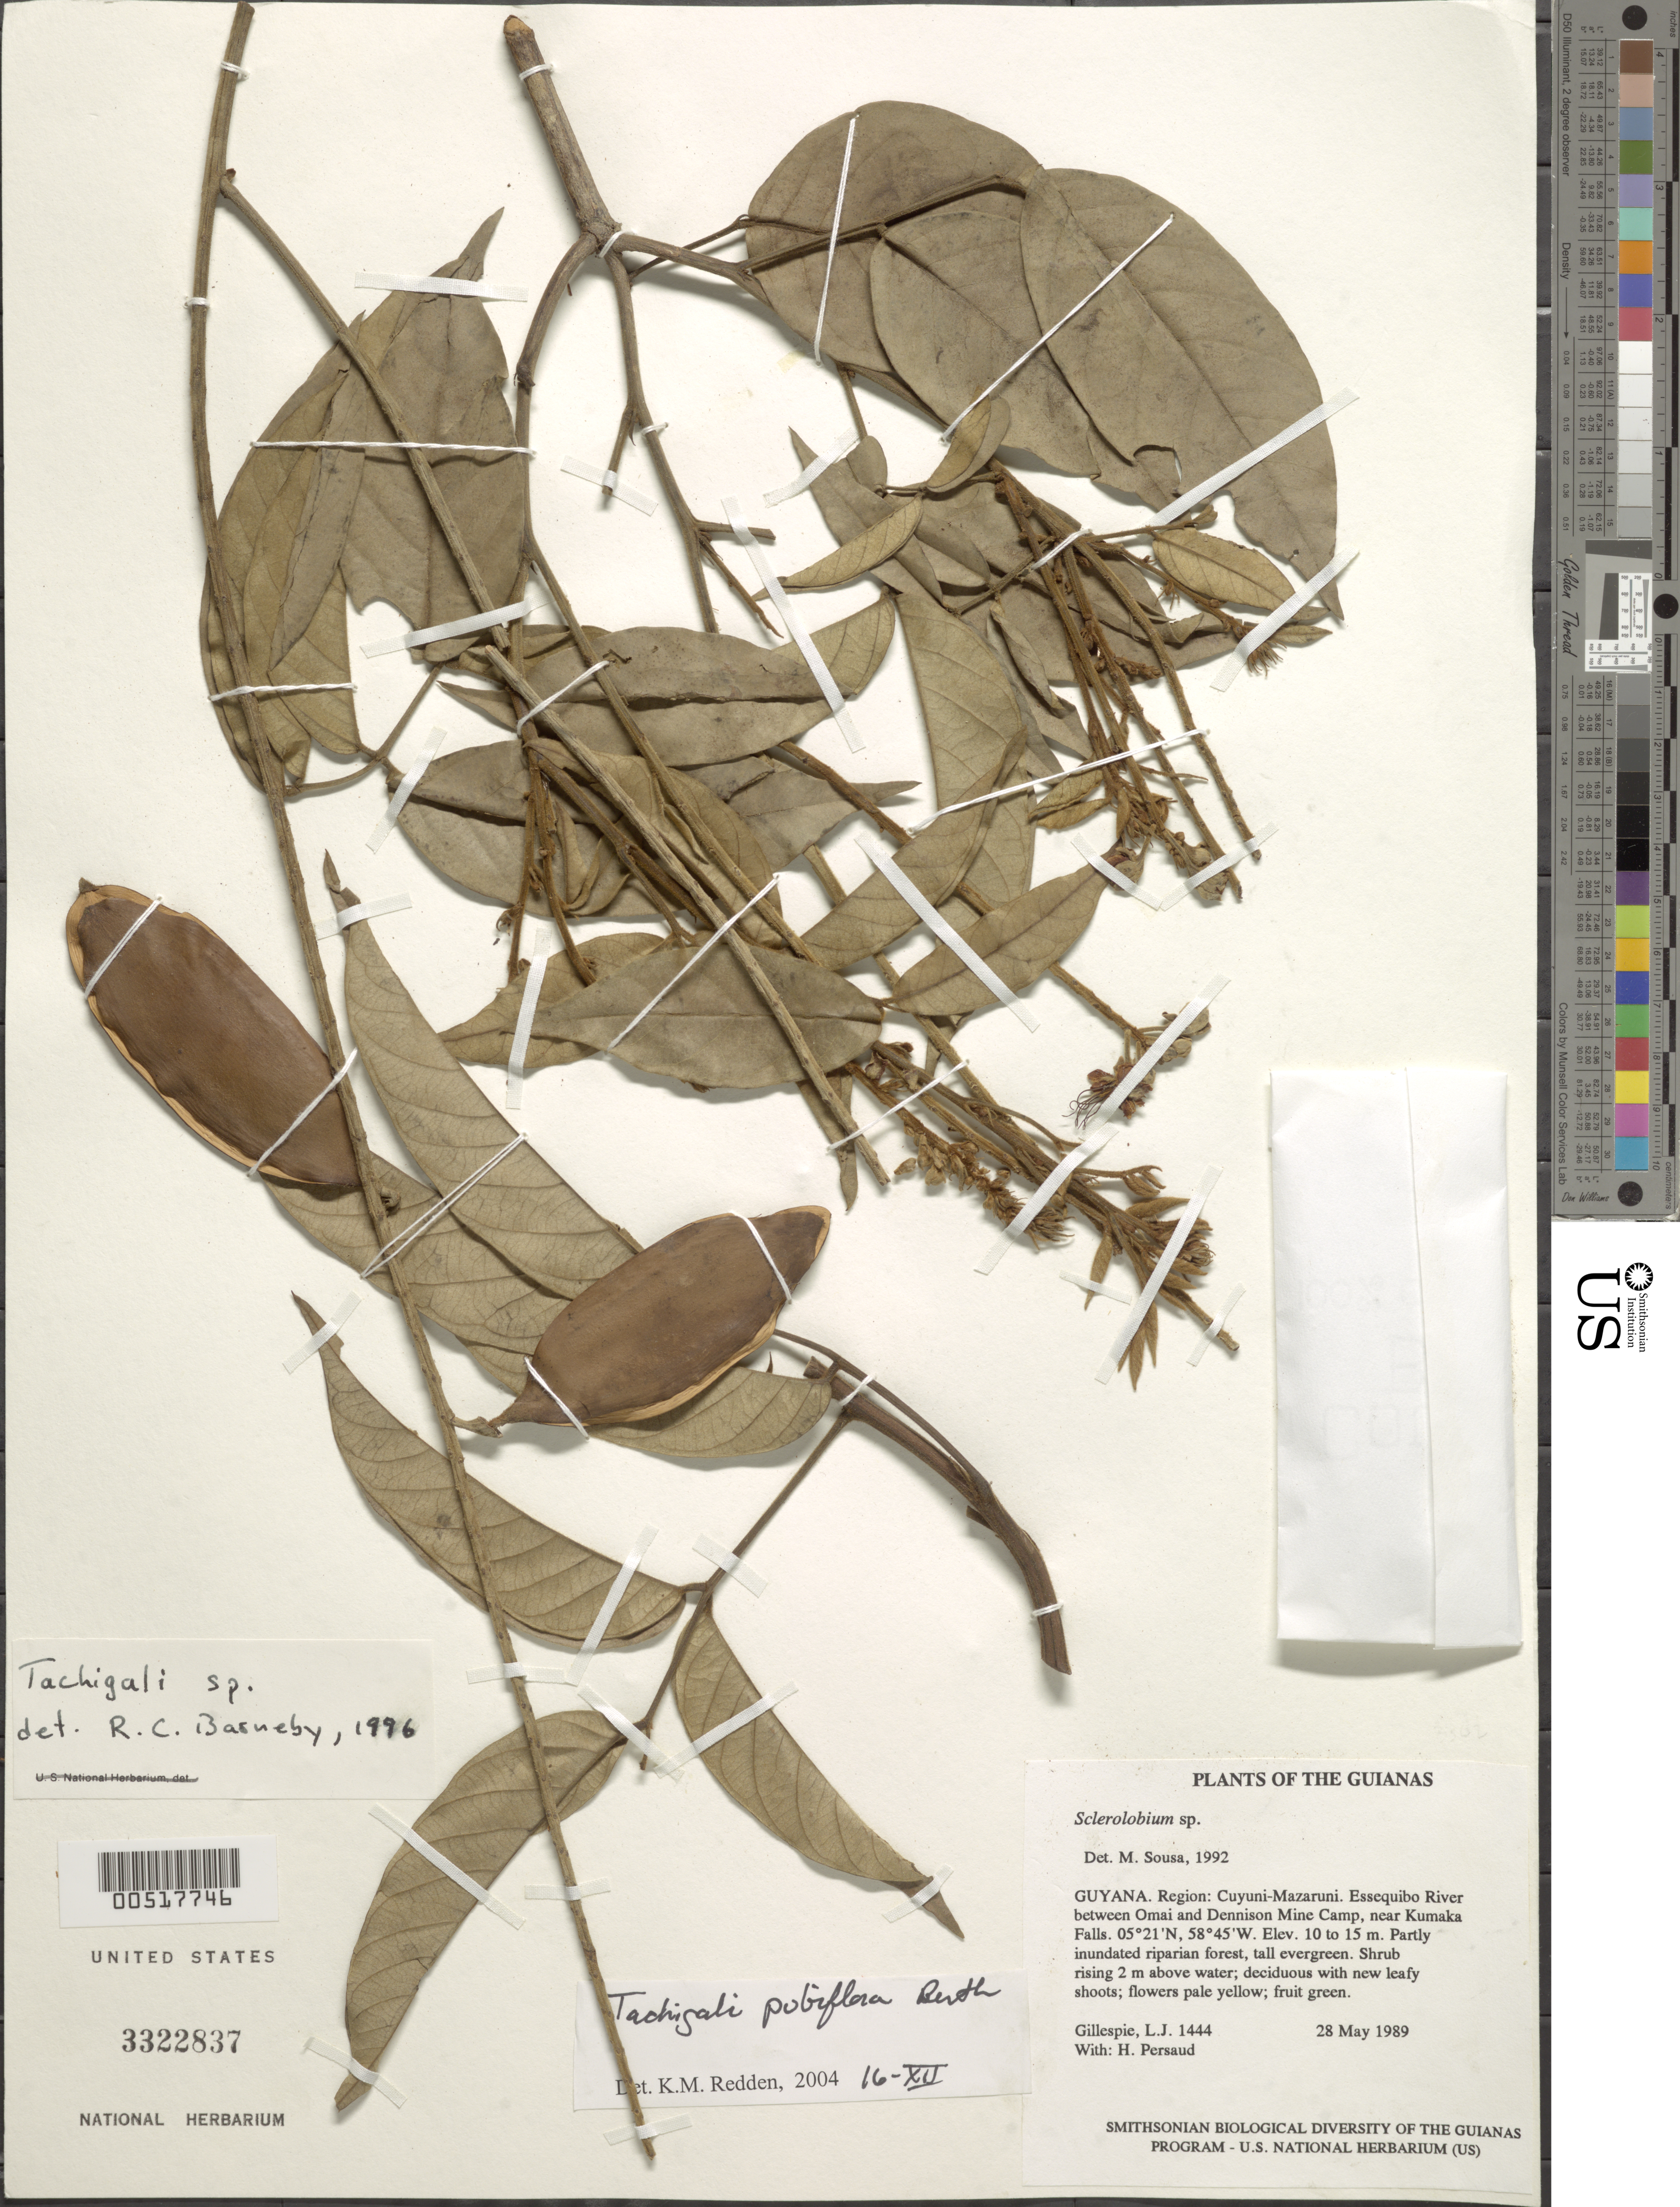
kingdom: Plantae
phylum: Tracheophyta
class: Magnoliopsida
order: Fabales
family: Fabaceae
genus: Tachigali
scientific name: Tachigali pubiflora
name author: Benth.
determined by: Redden, K. M.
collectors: L. J. Gillespie & H. Persaud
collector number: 1444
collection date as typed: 28 May 1989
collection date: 1989-05-28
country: Guyana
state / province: Cuyuni-Mazaruni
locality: Essequibo River between Omai and Dennison Mine Camp, near Kumaka Falls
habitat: Partly inundated riparian forest, tall evergreen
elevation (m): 10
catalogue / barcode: US 3322837